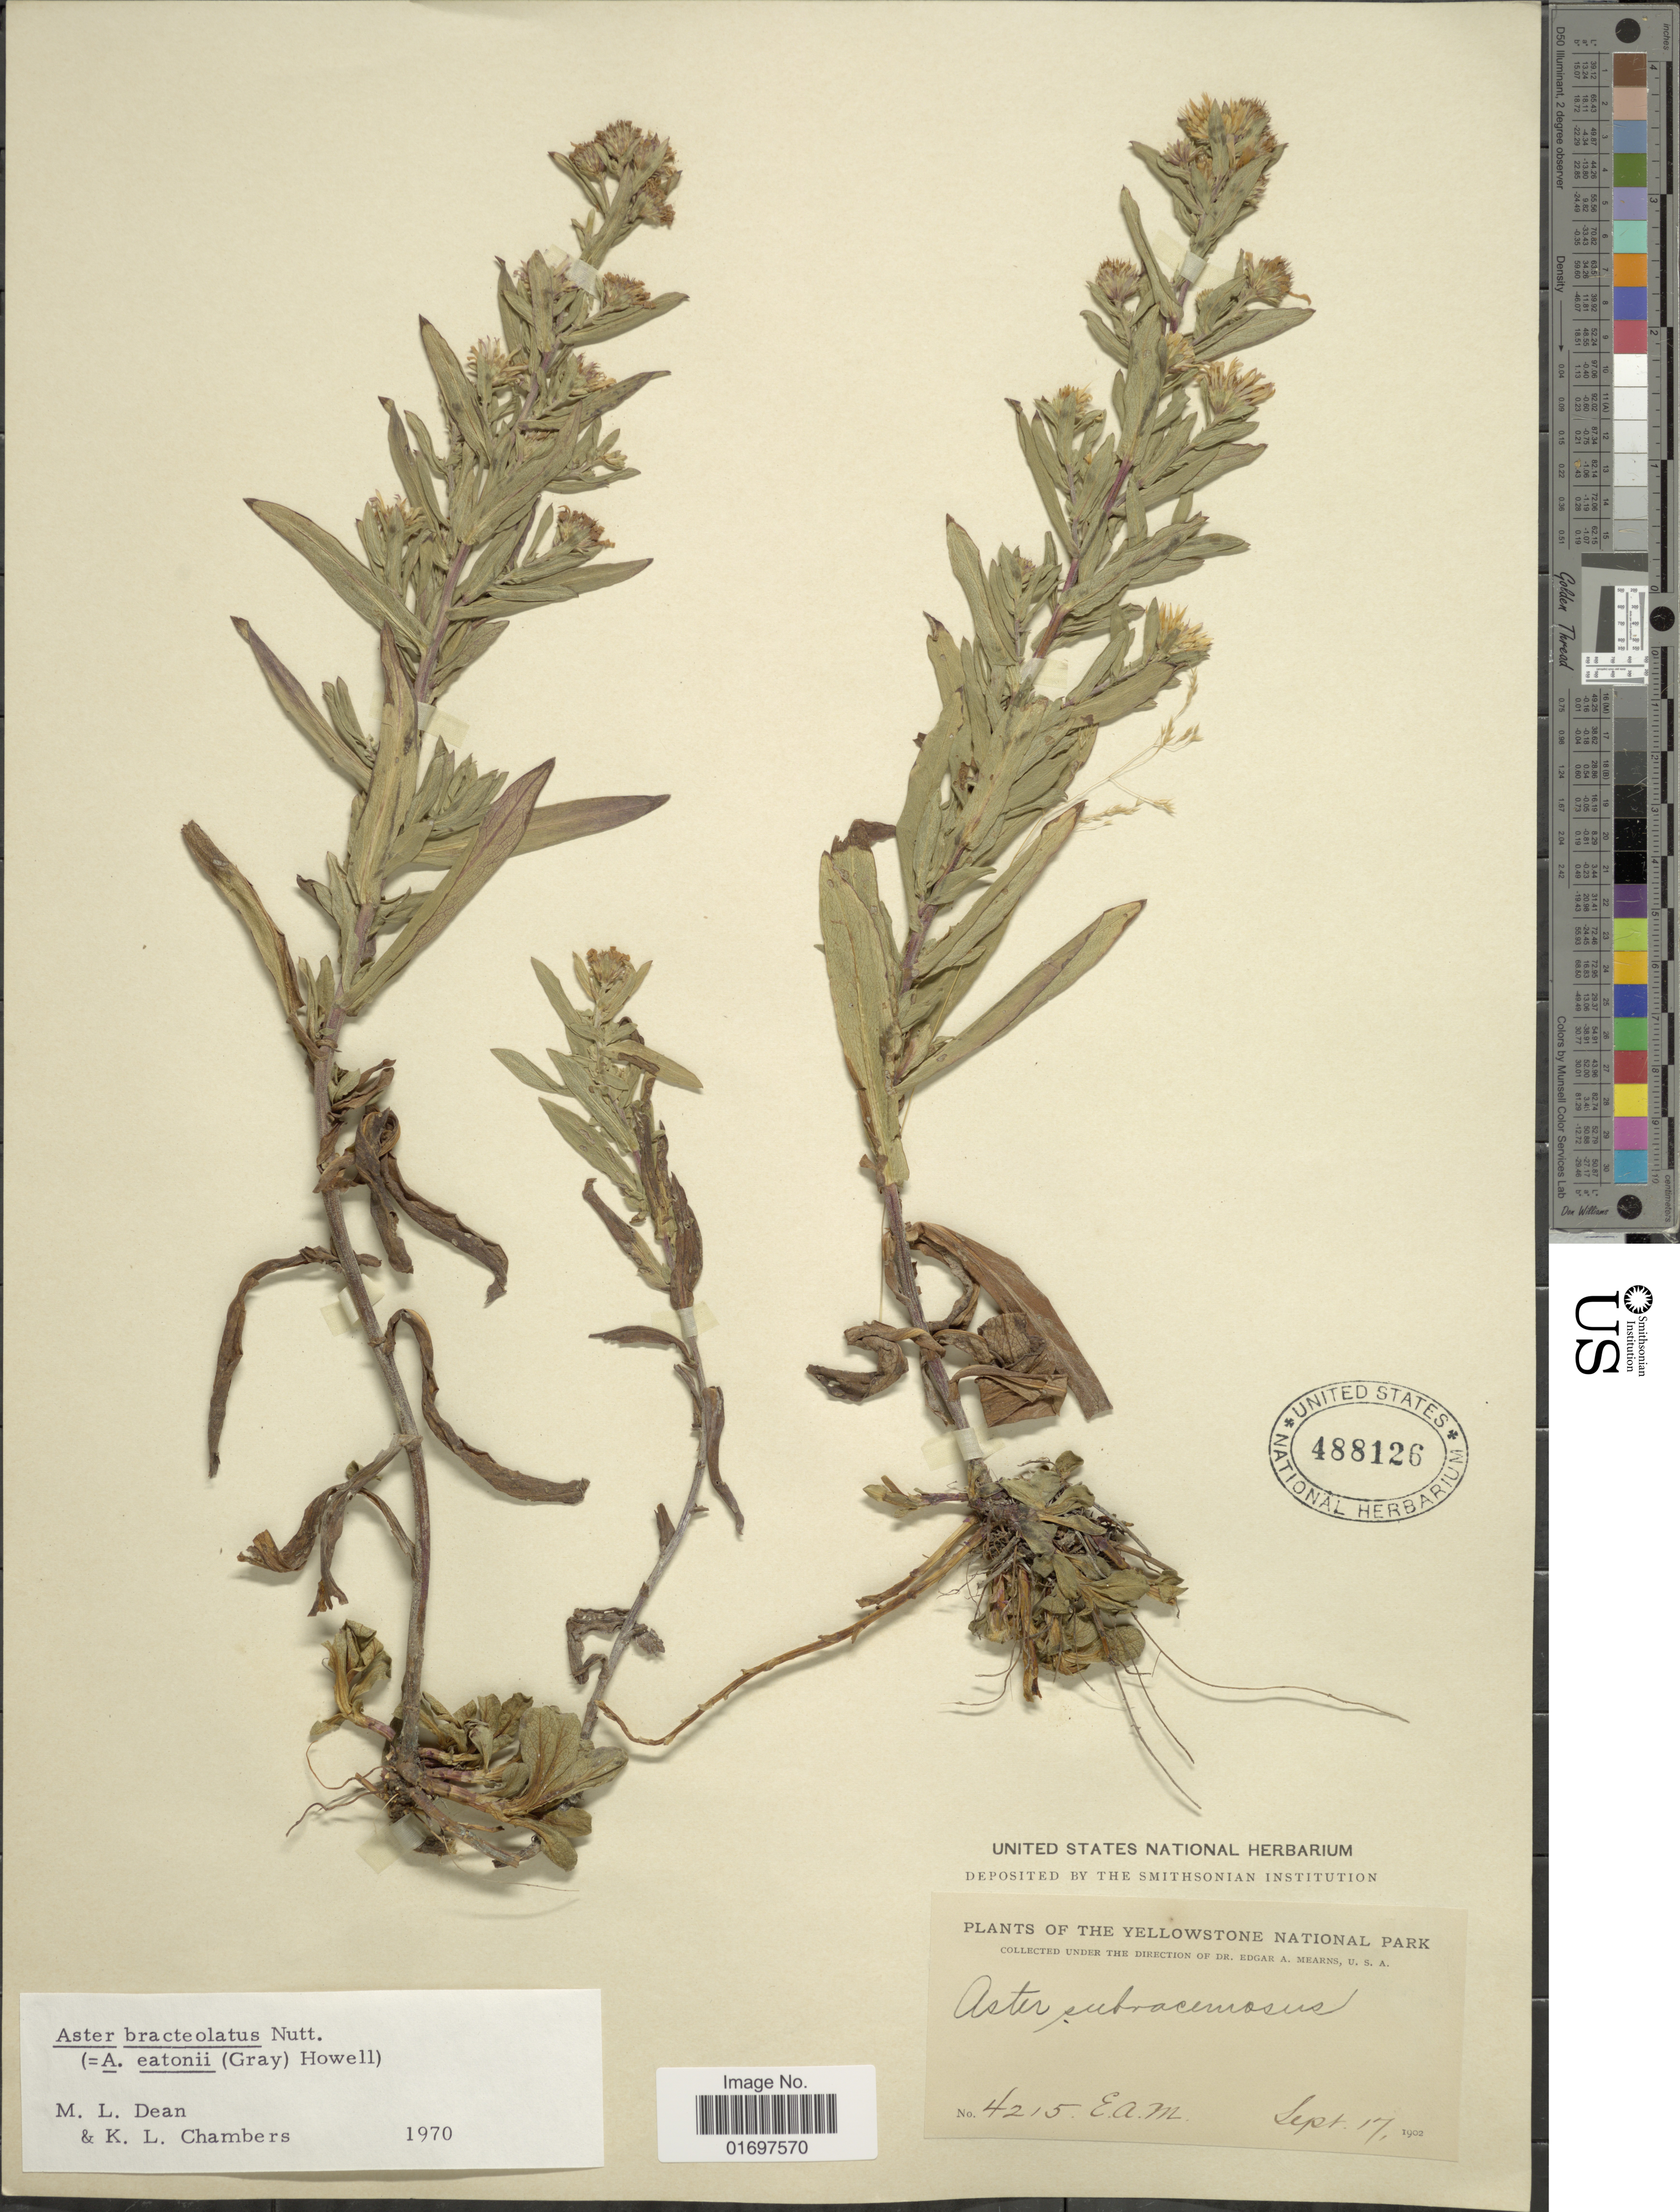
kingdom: Plantae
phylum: Tracheophyta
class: Magnoliopsida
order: Asterales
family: Asteraceae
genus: Symphyotrichum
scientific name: Symphyotrichum bracteolatum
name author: (Nutt.) G.L. Nesom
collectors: E. A. Mearns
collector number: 4215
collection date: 1902-09-17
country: United States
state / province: Wyoming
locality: Yellowstone Natonal Park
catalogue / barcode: US 488126